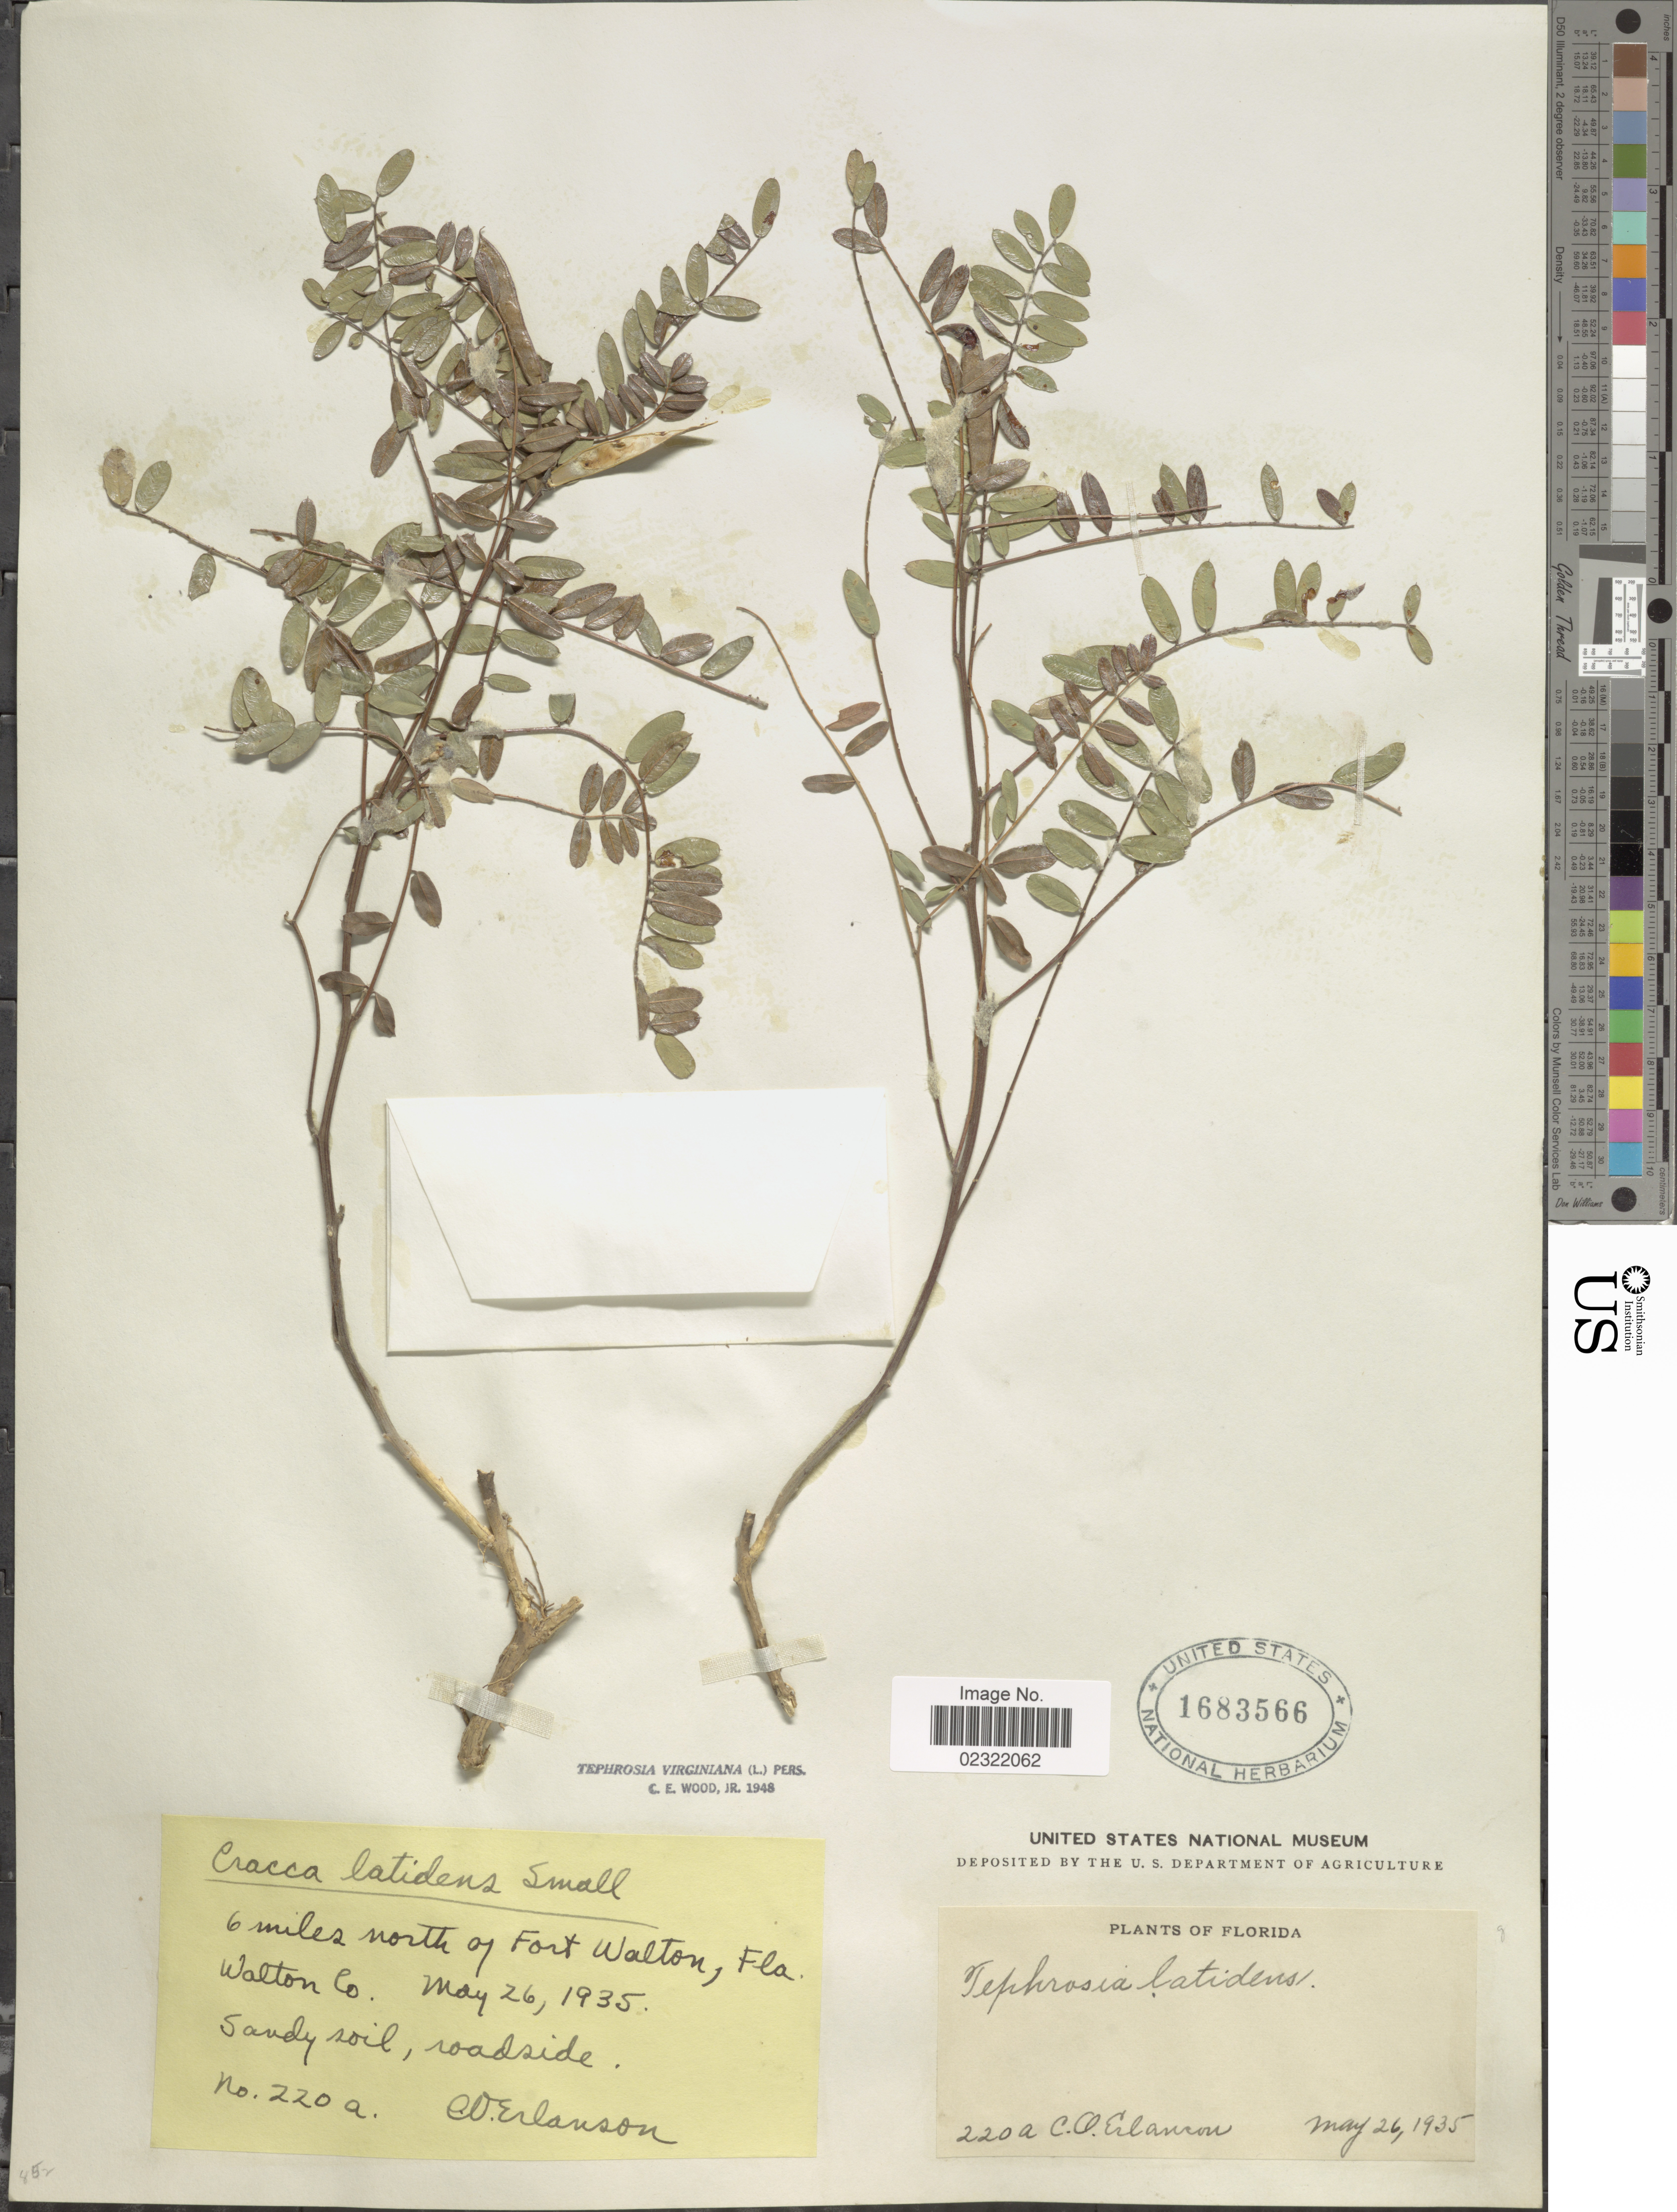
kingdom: Plantae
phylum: Tracheophyta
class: Magnoliopsida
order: Fabales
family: Fabaceae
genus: Tephrosia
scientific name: Tephrosia virginiana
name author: (L.) Pers.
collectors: C. O. Erlanson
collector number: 220a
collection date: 1935-05-26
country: United States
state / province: Florida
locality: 6 miles north of Fort Walton, Walton Co; Sandy soil, roadside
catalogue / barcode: US 1683566